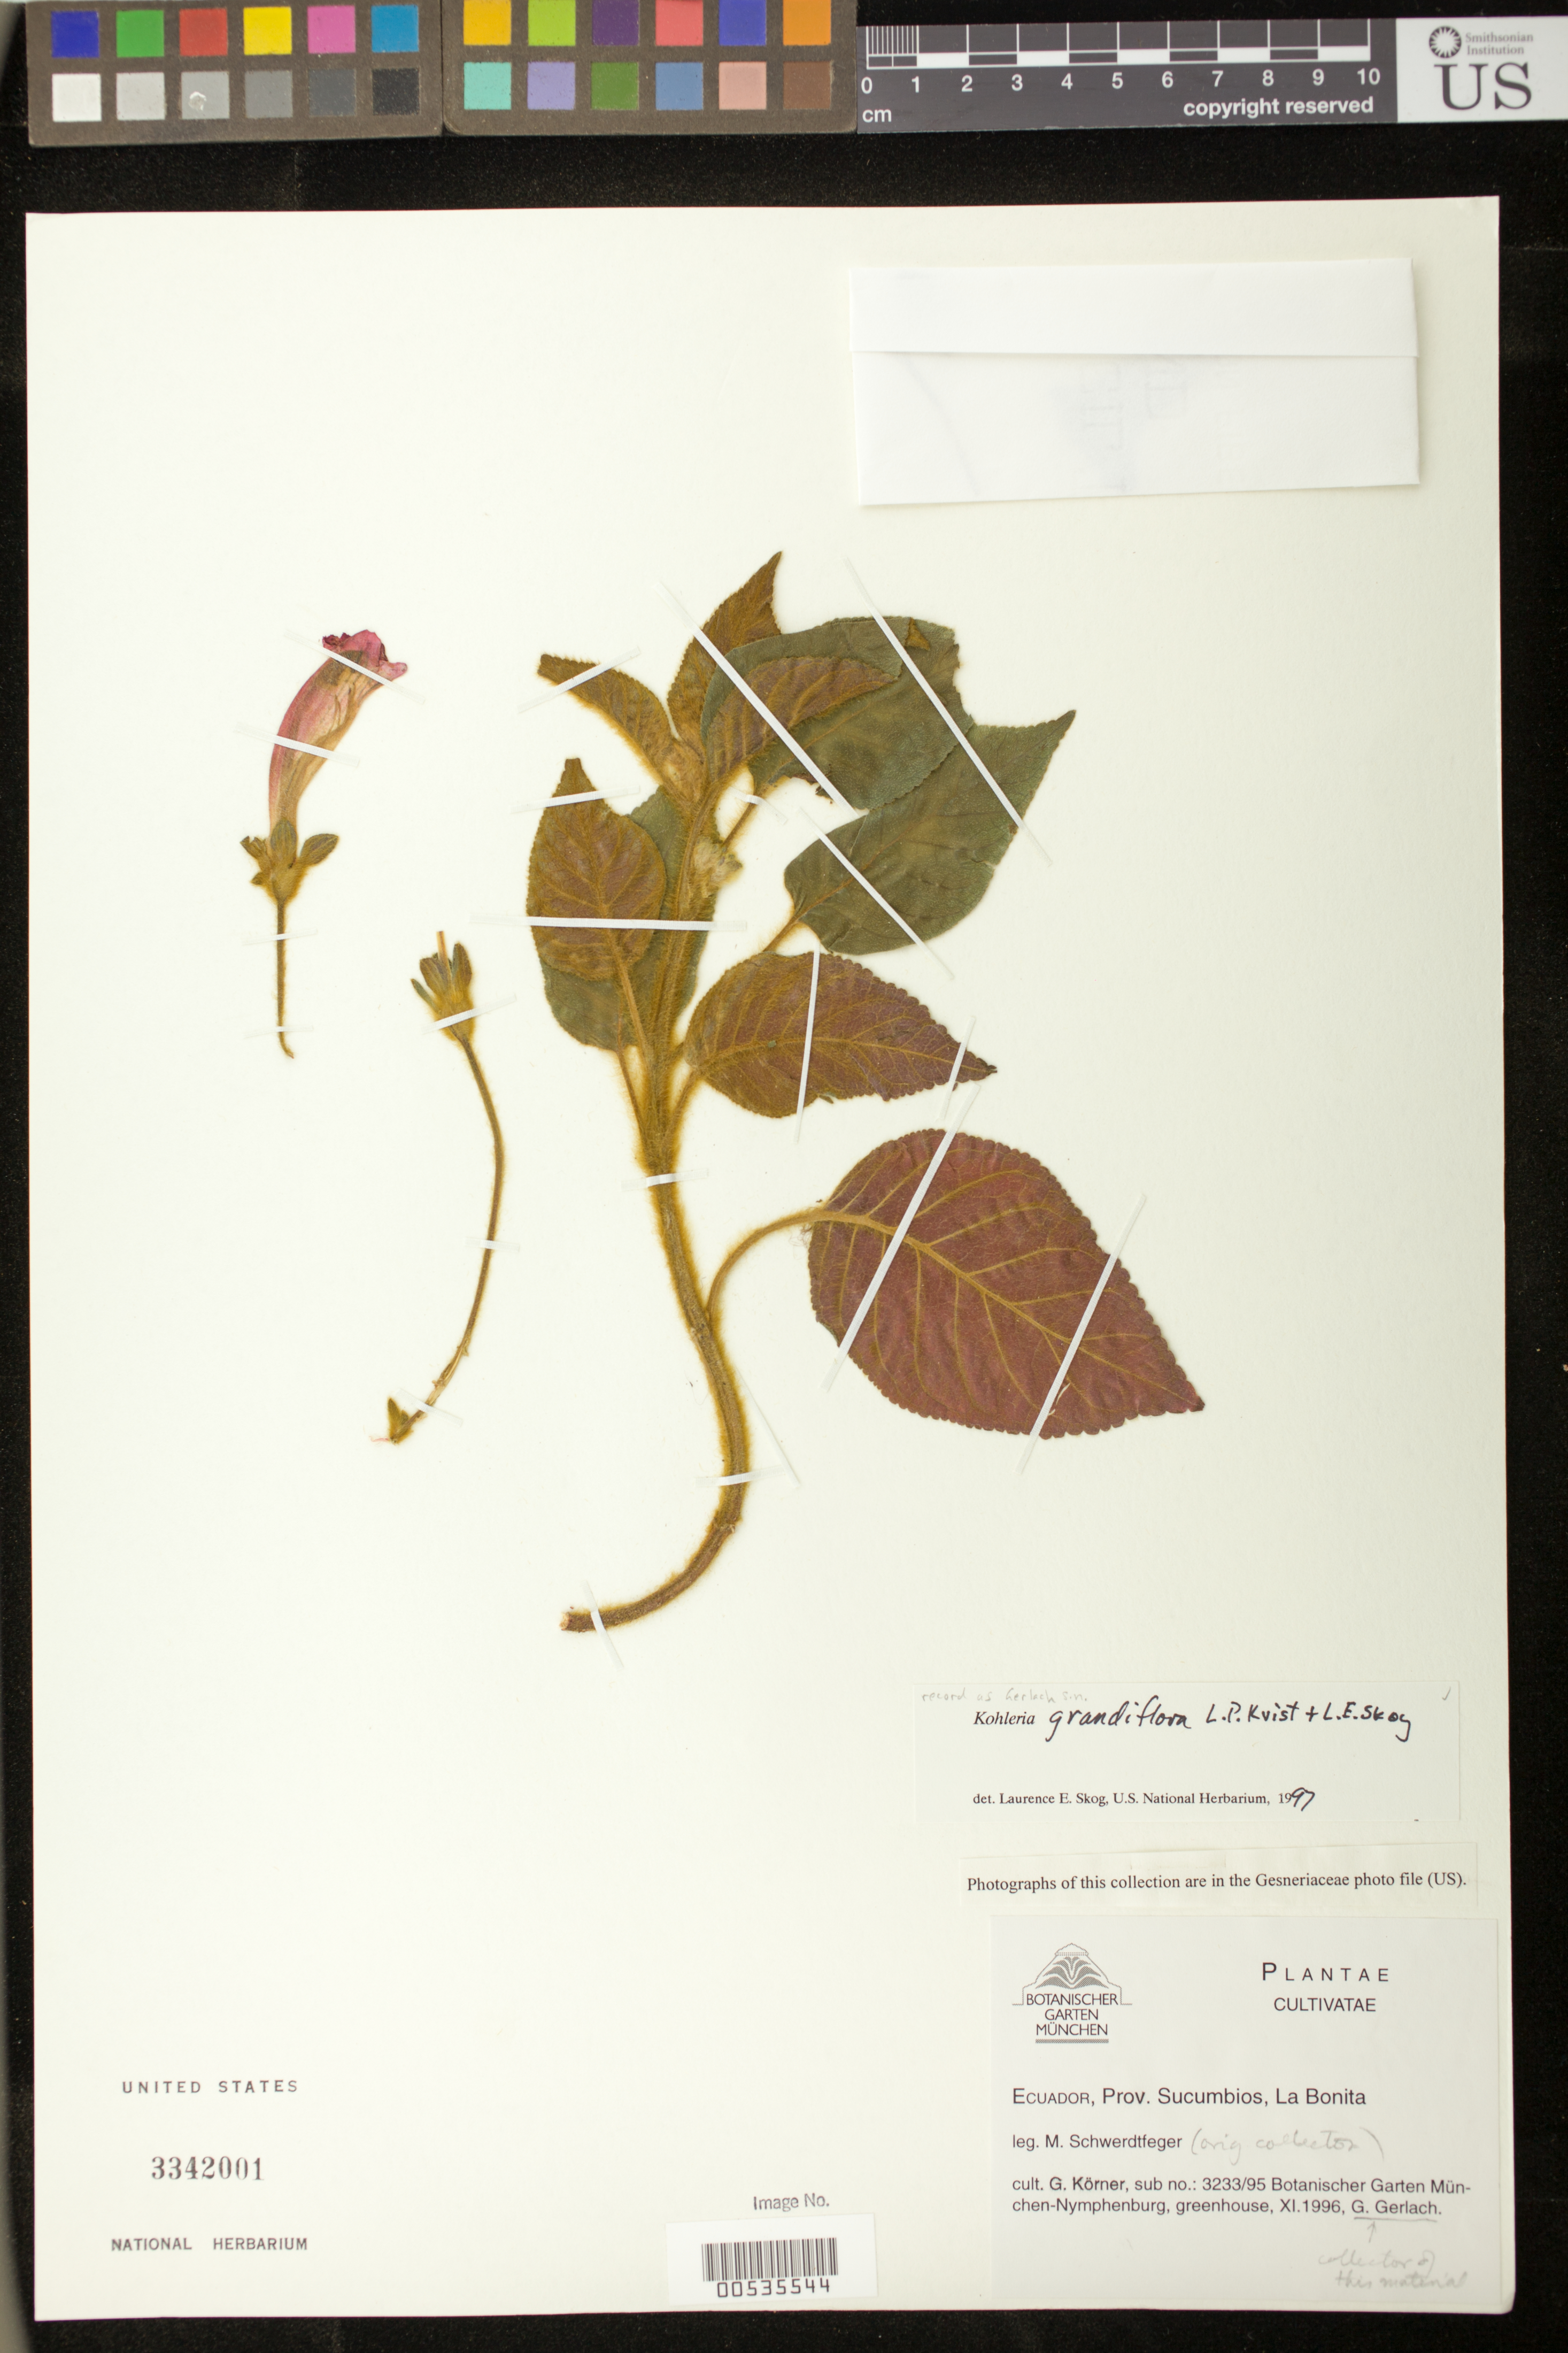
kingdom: Plantae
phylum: Tracheophyta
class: Magnoliopsida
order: Lamiales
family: Gesneriaceae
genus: Kohleria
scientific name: Kohleria grandiflora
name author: L.P. Kvist & L.E. Skog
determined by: Skog, Laurence E.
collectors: G. Gerlach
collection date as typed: Nov 1996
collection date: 1996-11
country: Ecuador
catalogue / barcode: US 3342001